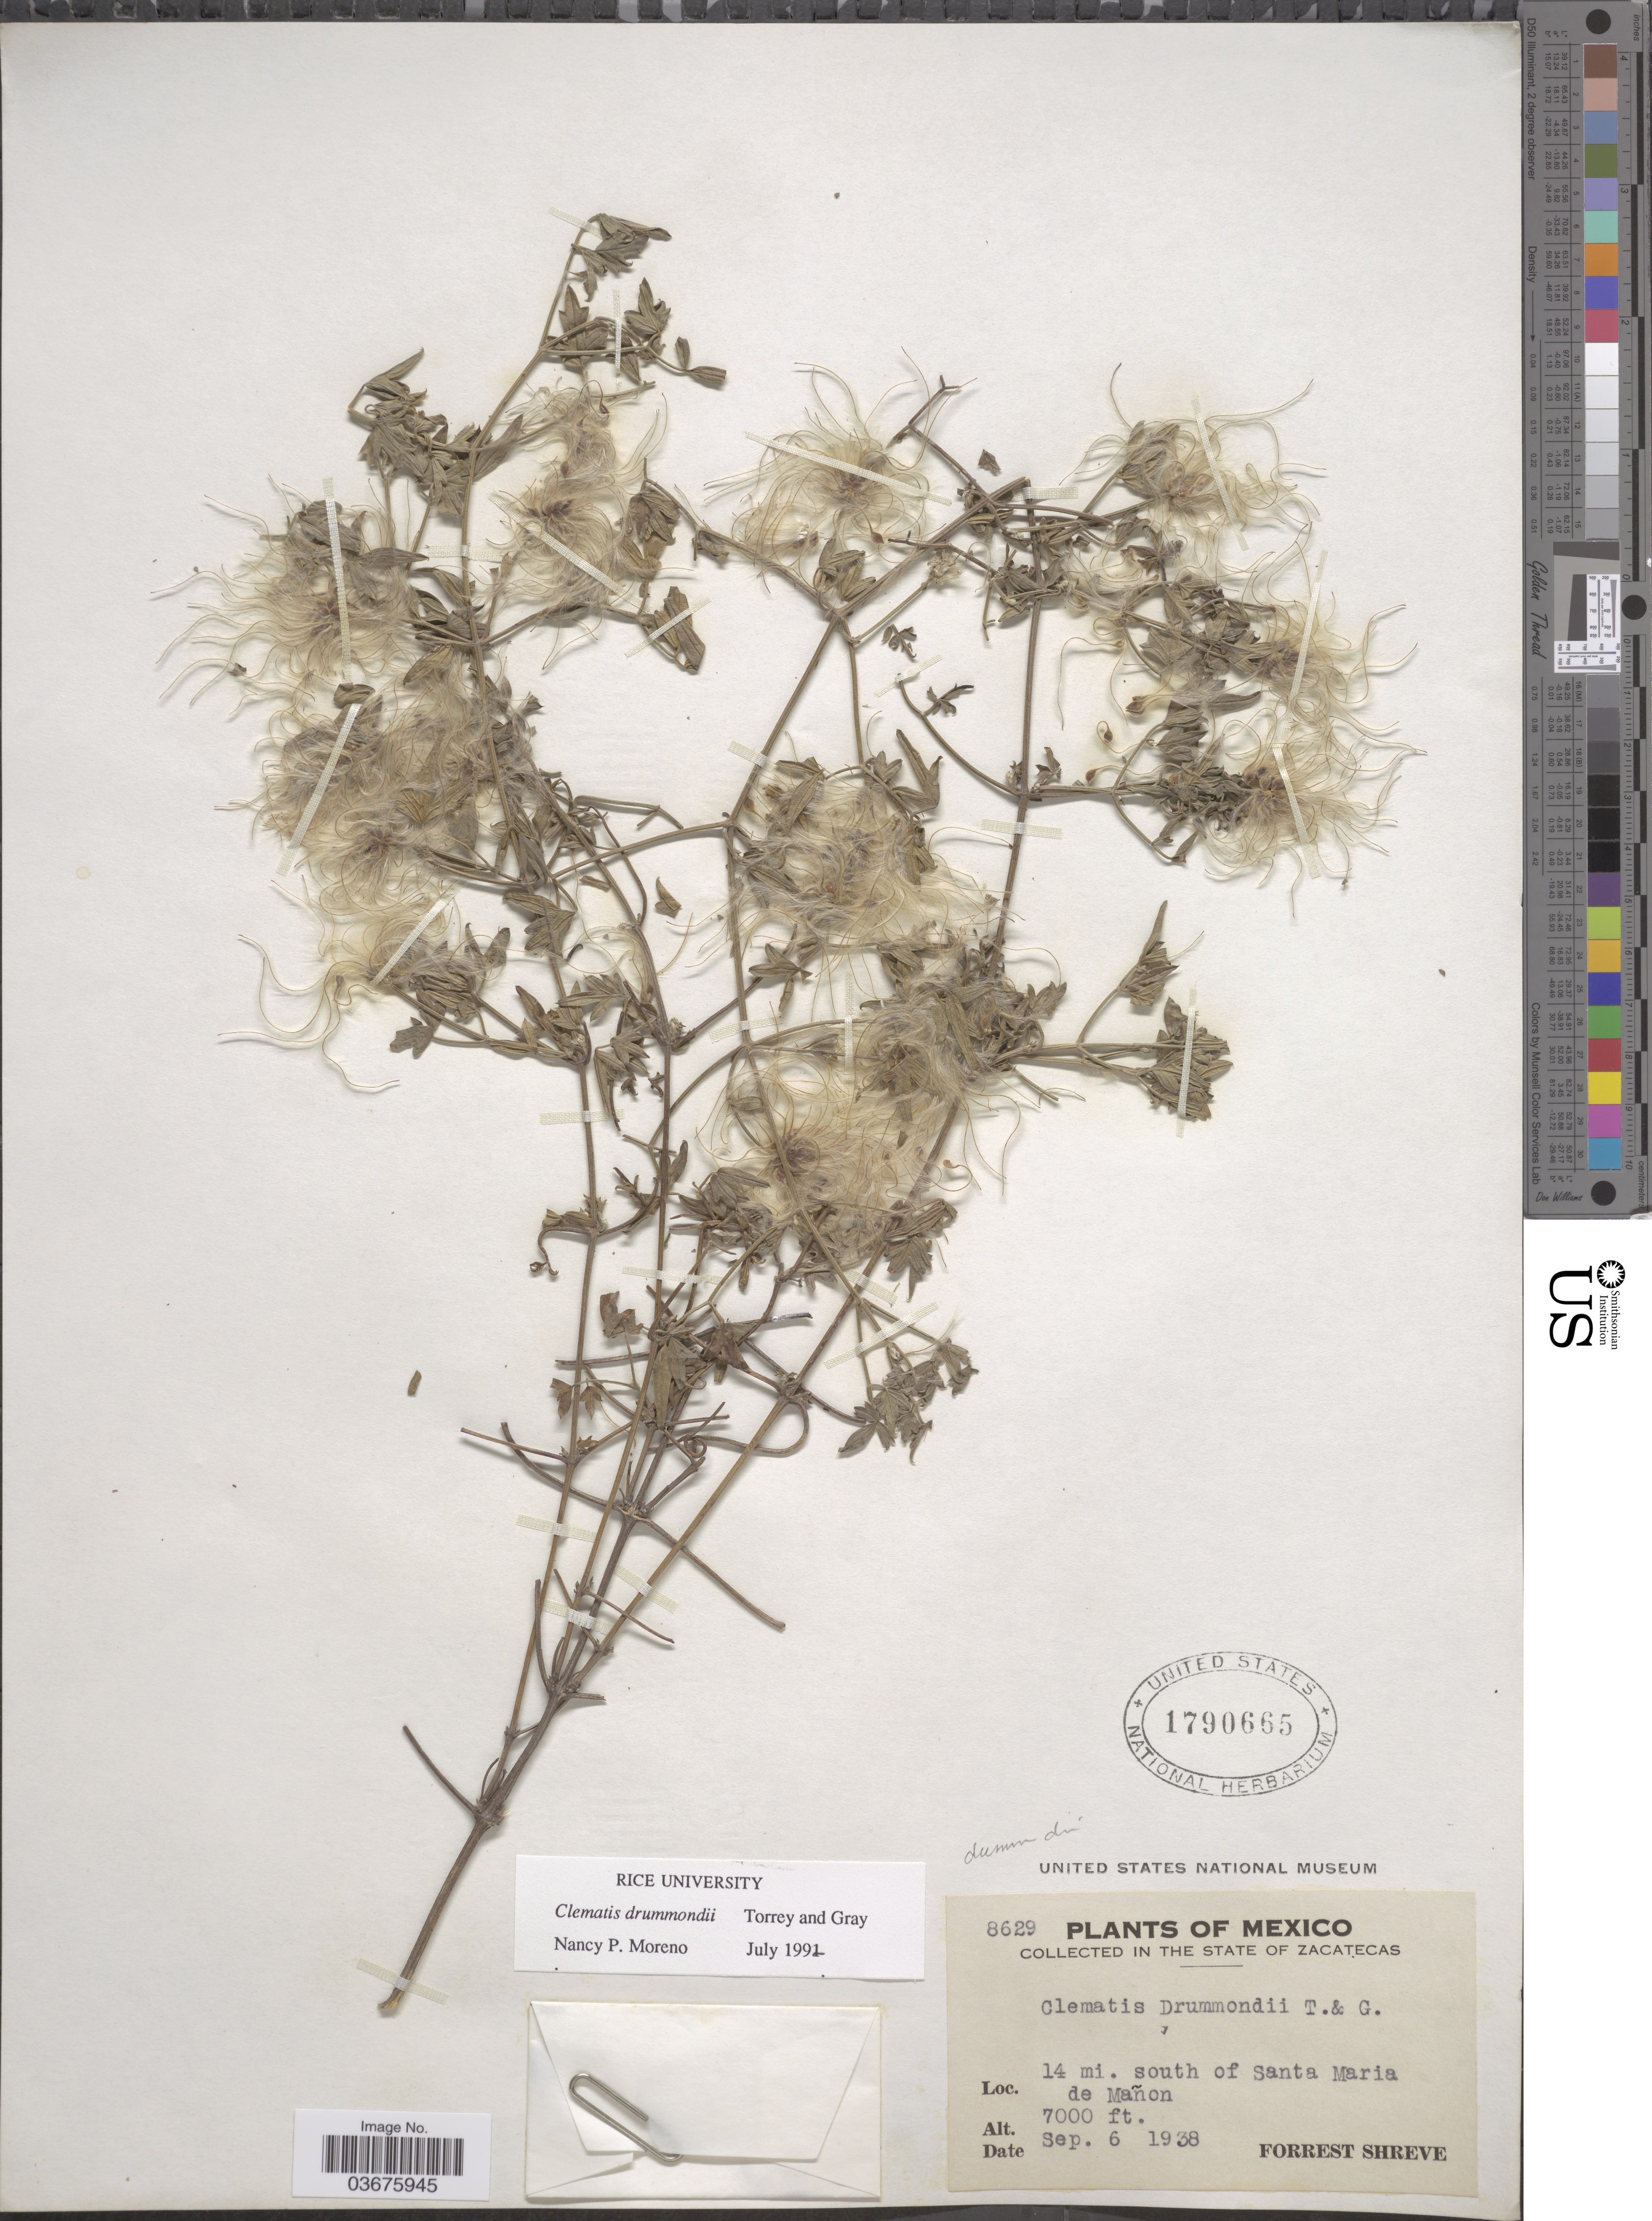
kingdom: Plantae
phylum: Tracheophyta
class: Magnoliopsida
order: Ranunculales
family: Ranunculaceae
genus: Clematis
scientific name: Clematis drummondii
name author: Torr. & A. Gray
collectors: F. Shreve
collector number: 8629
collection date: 1938-09-06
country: Mexico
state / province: Zacatecas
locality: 14 mi. south of Santa Maria de Mañon.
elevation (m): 2134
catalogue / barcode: US 1790665